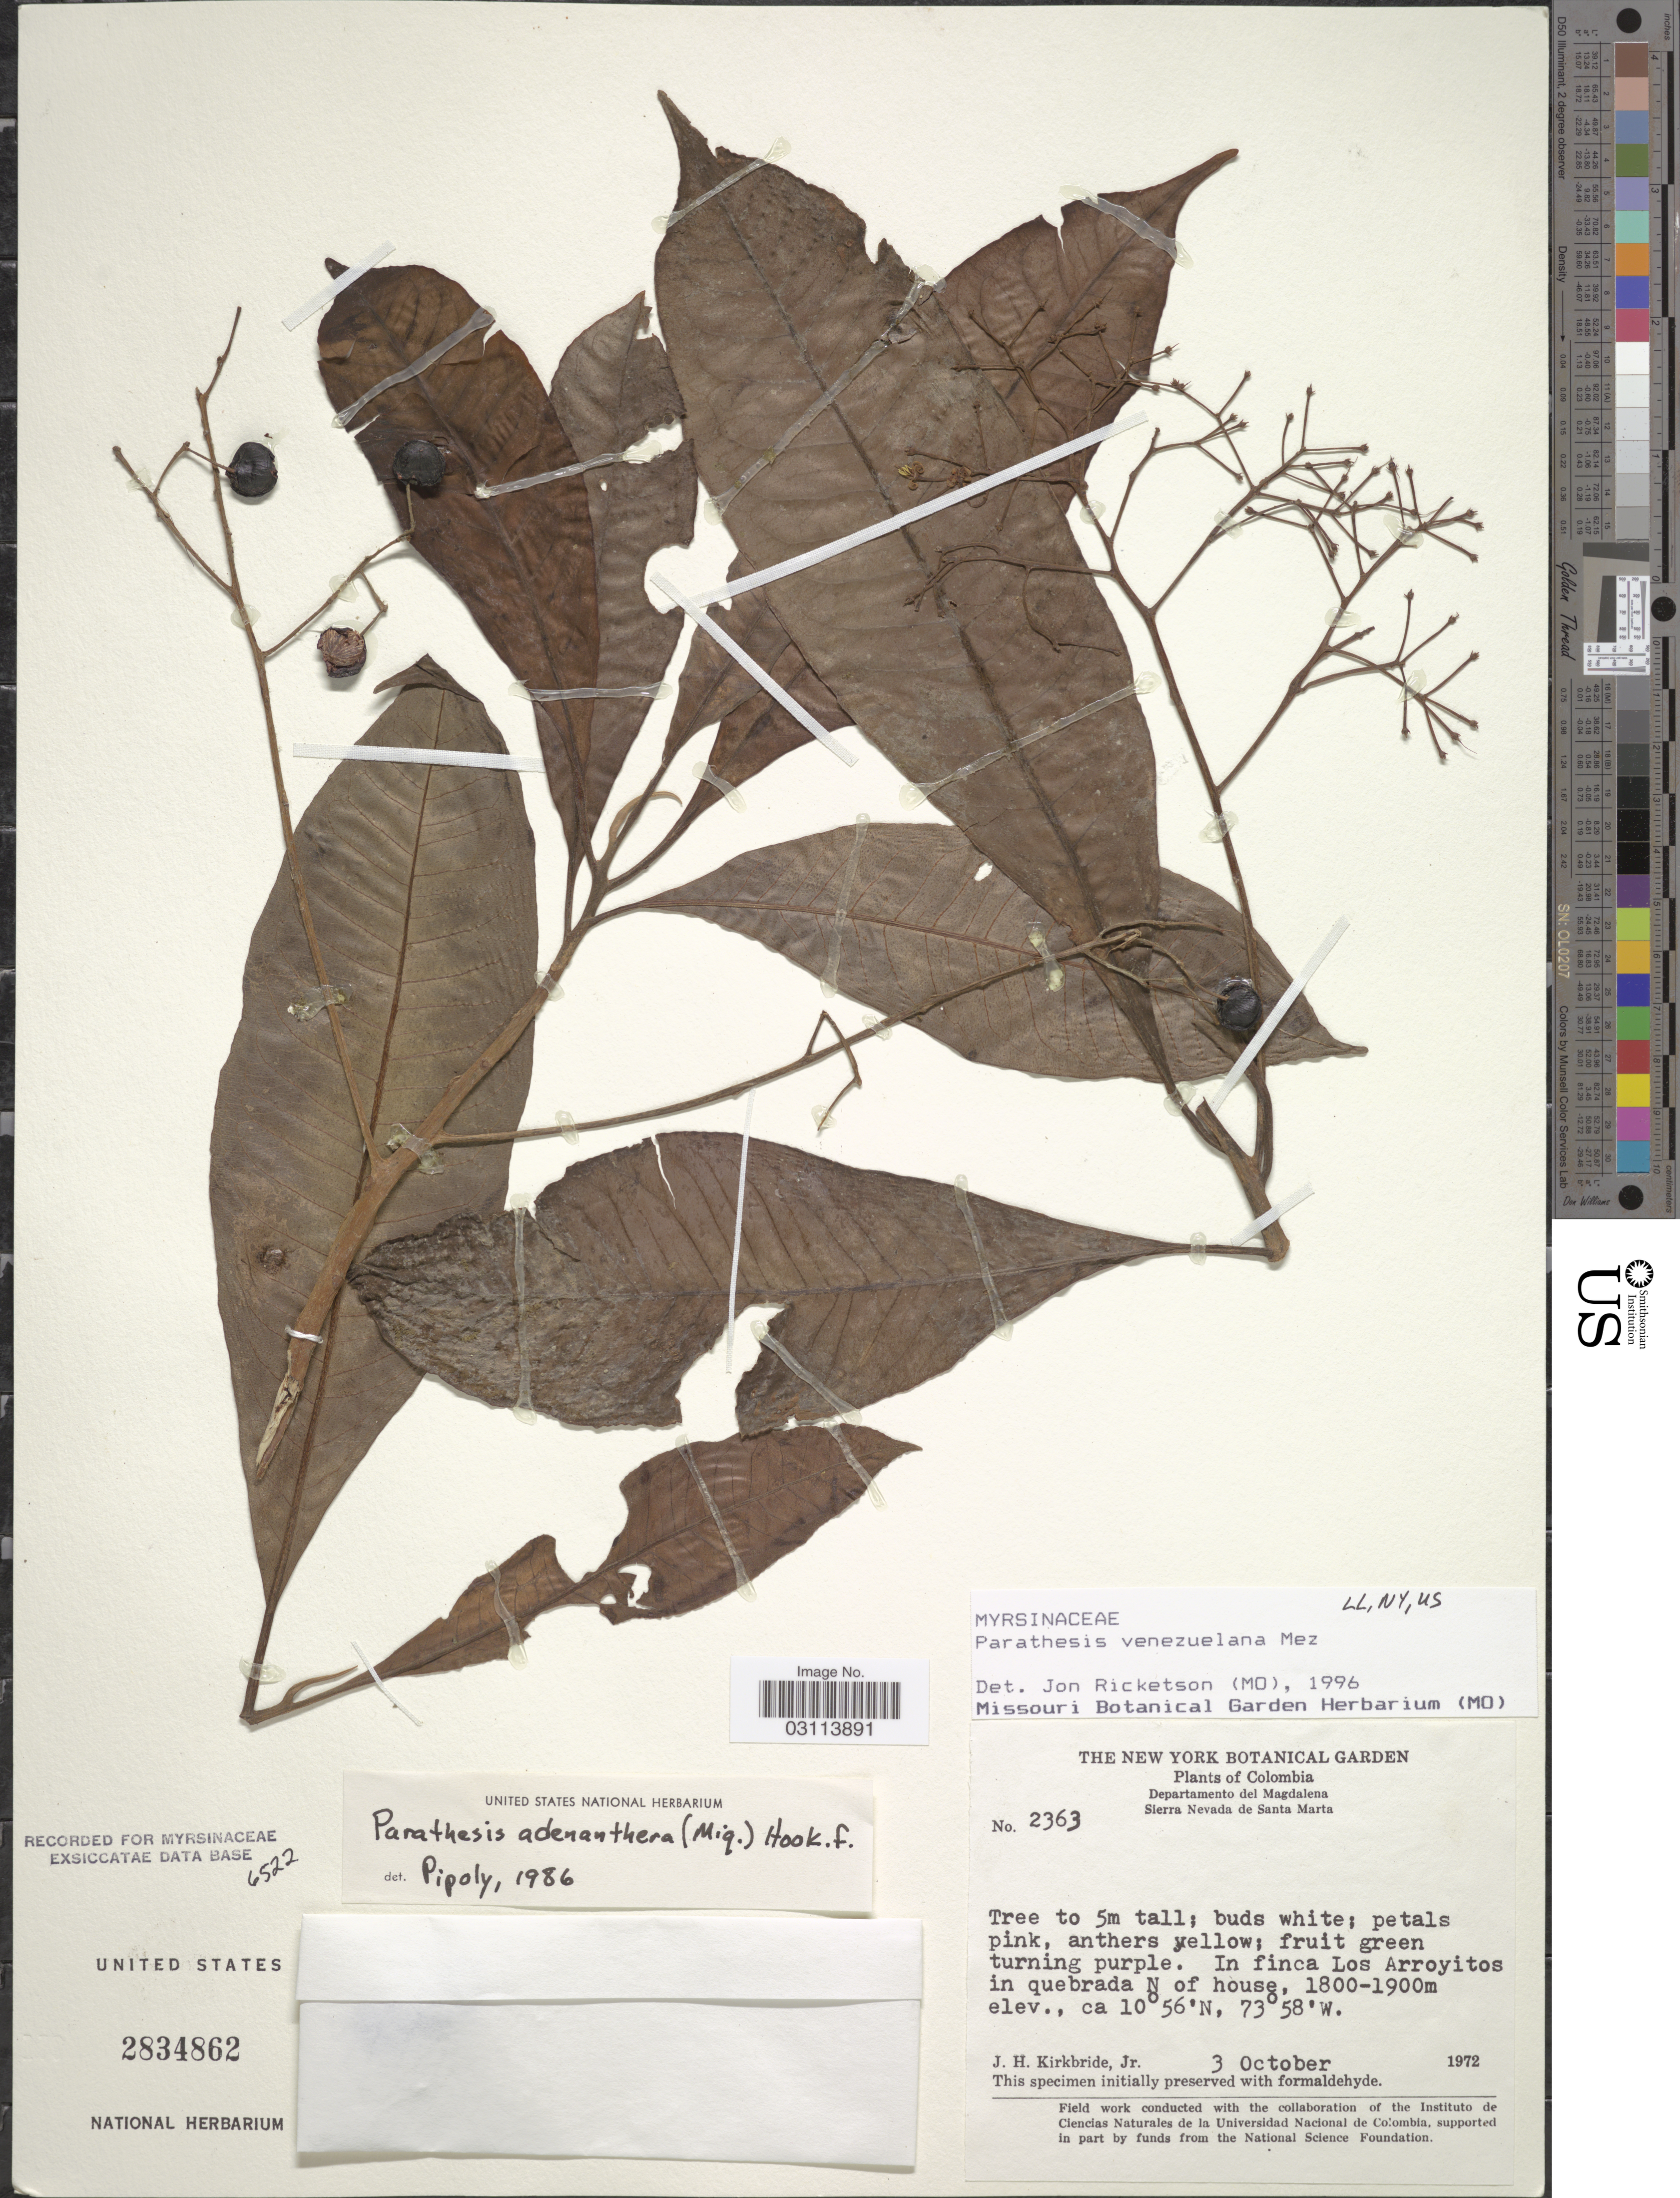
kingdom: Plantae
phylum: Tracheophyta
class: Magnoliopsida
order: Ericales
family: Primulaceae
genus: Parathesis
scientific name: Parathesis venezuelana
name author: Mez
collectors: J. H. Kirkbride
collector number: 2363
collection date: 1972-10-03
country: Colombia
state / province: Magdalena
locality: Departamento del Magdalena, Sierra Nevada de Santa Marta. In finca Los Arroyitos in quebrada N of house.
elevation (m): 1800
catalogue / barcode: US 2834862